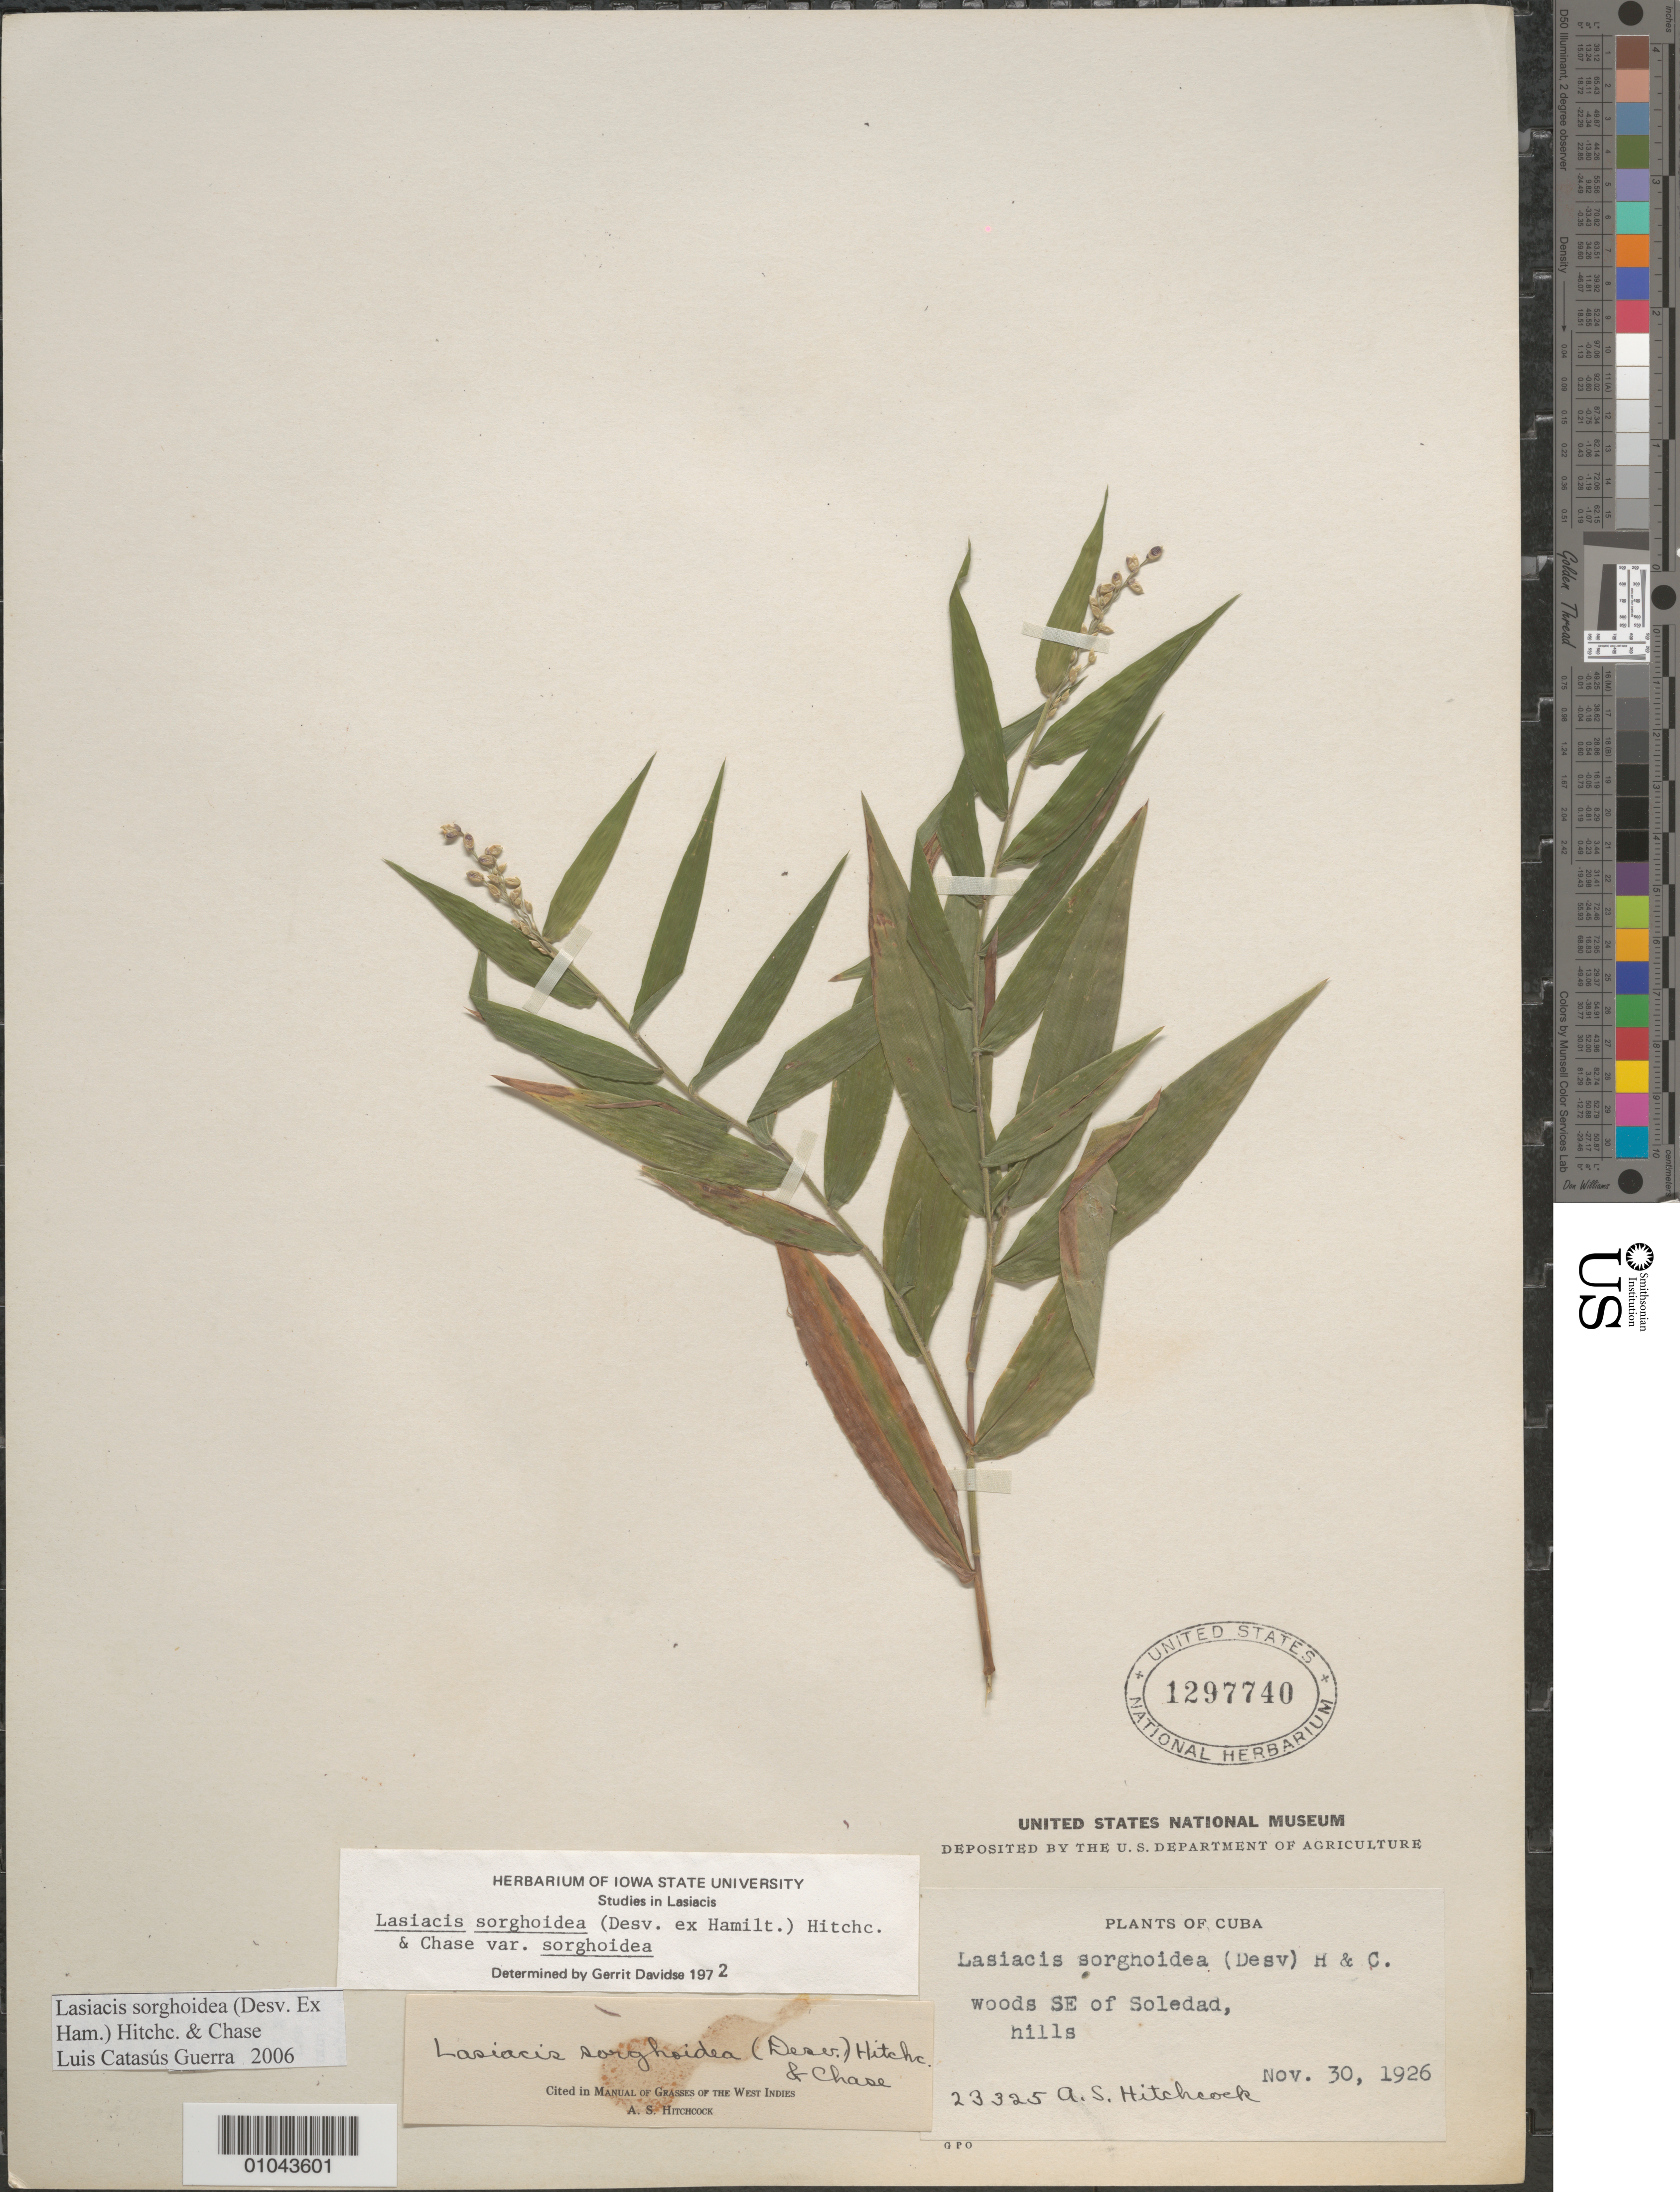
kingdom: Plantae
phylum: Tracheophyta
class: Liliopsida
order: Poales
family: Poaceae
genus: Lasiacis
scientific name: Lasiacis sorghoidea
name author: (Desv. ex Ham.) Hitchc. & Chase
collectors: A. S. Hitchcock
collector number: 23325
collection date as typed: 30 Nov 1926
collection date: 1926-11-30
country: Cuba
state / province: Cienfuegos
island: Cuba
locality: woods SE of Soledad, hills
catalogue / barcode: US 1297740